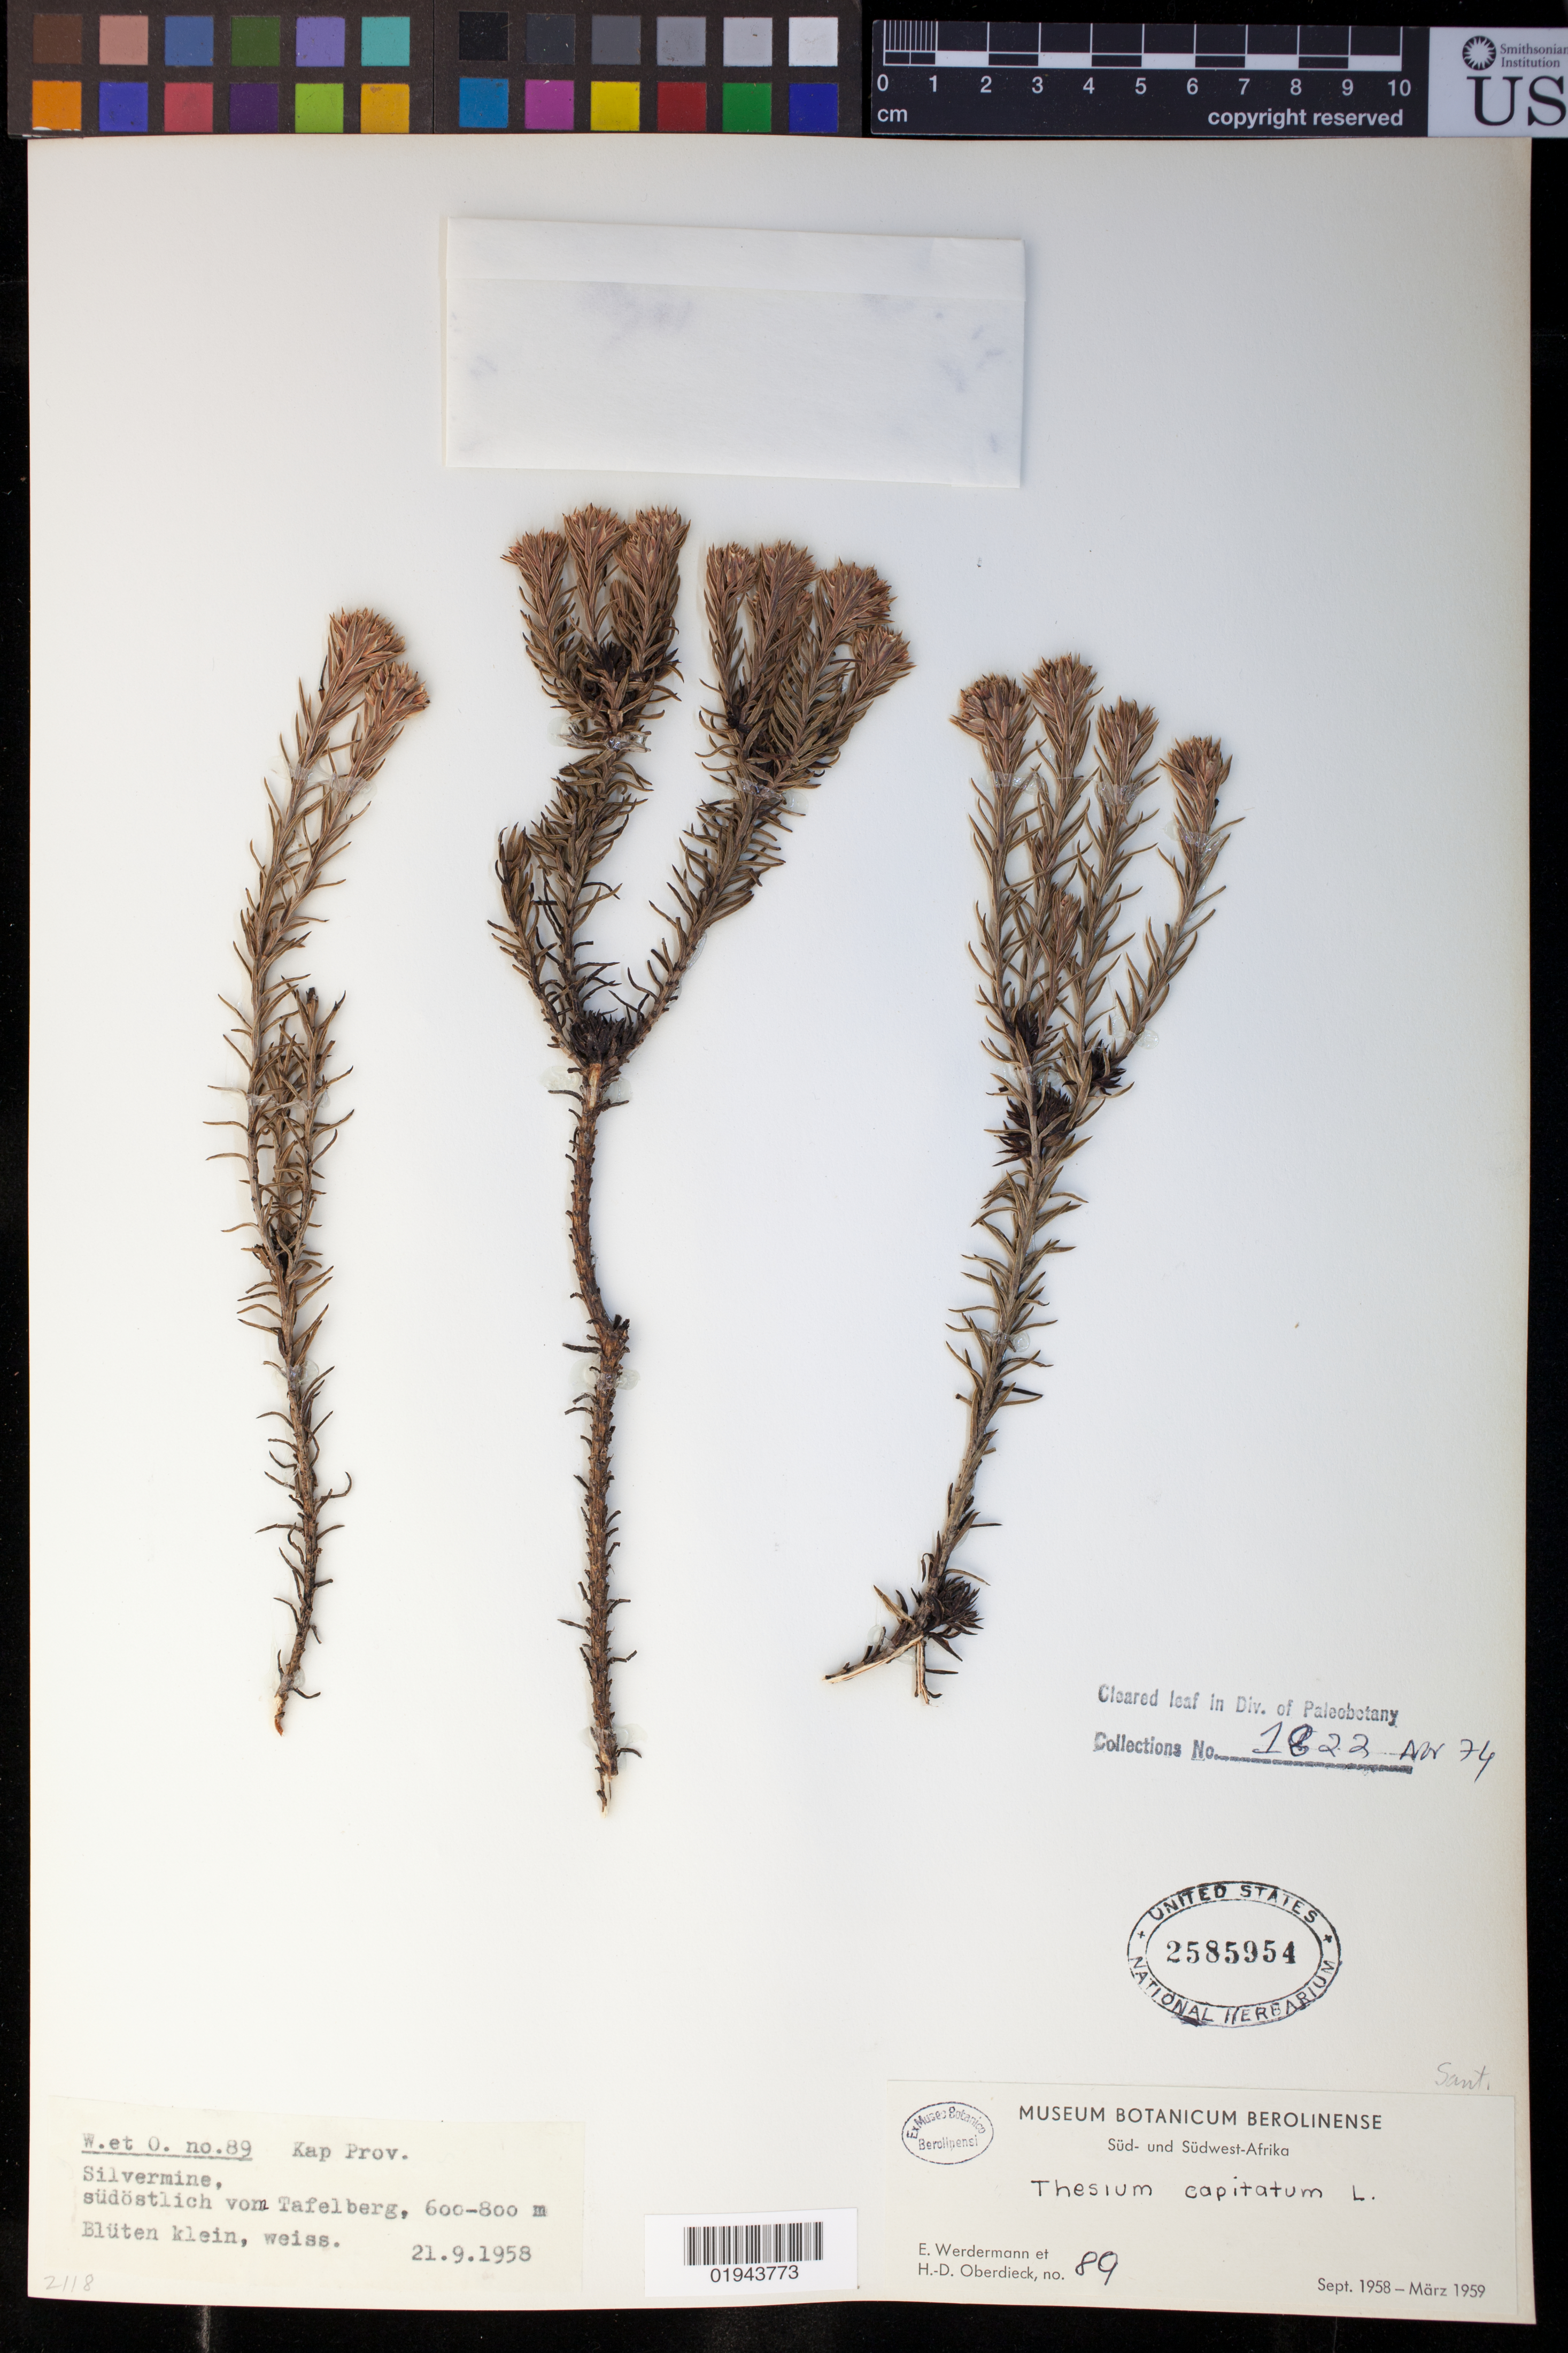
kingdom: Plantae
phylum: Tracheophyta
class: Magnoliopsida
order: Santalales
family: Thesiaceae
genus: Thesium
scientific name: Thesium capitatum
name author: L.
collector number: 89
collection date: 1958-09-21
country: South Africa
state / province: Western Cape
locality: Kap Prov.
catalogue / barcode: US 2585954